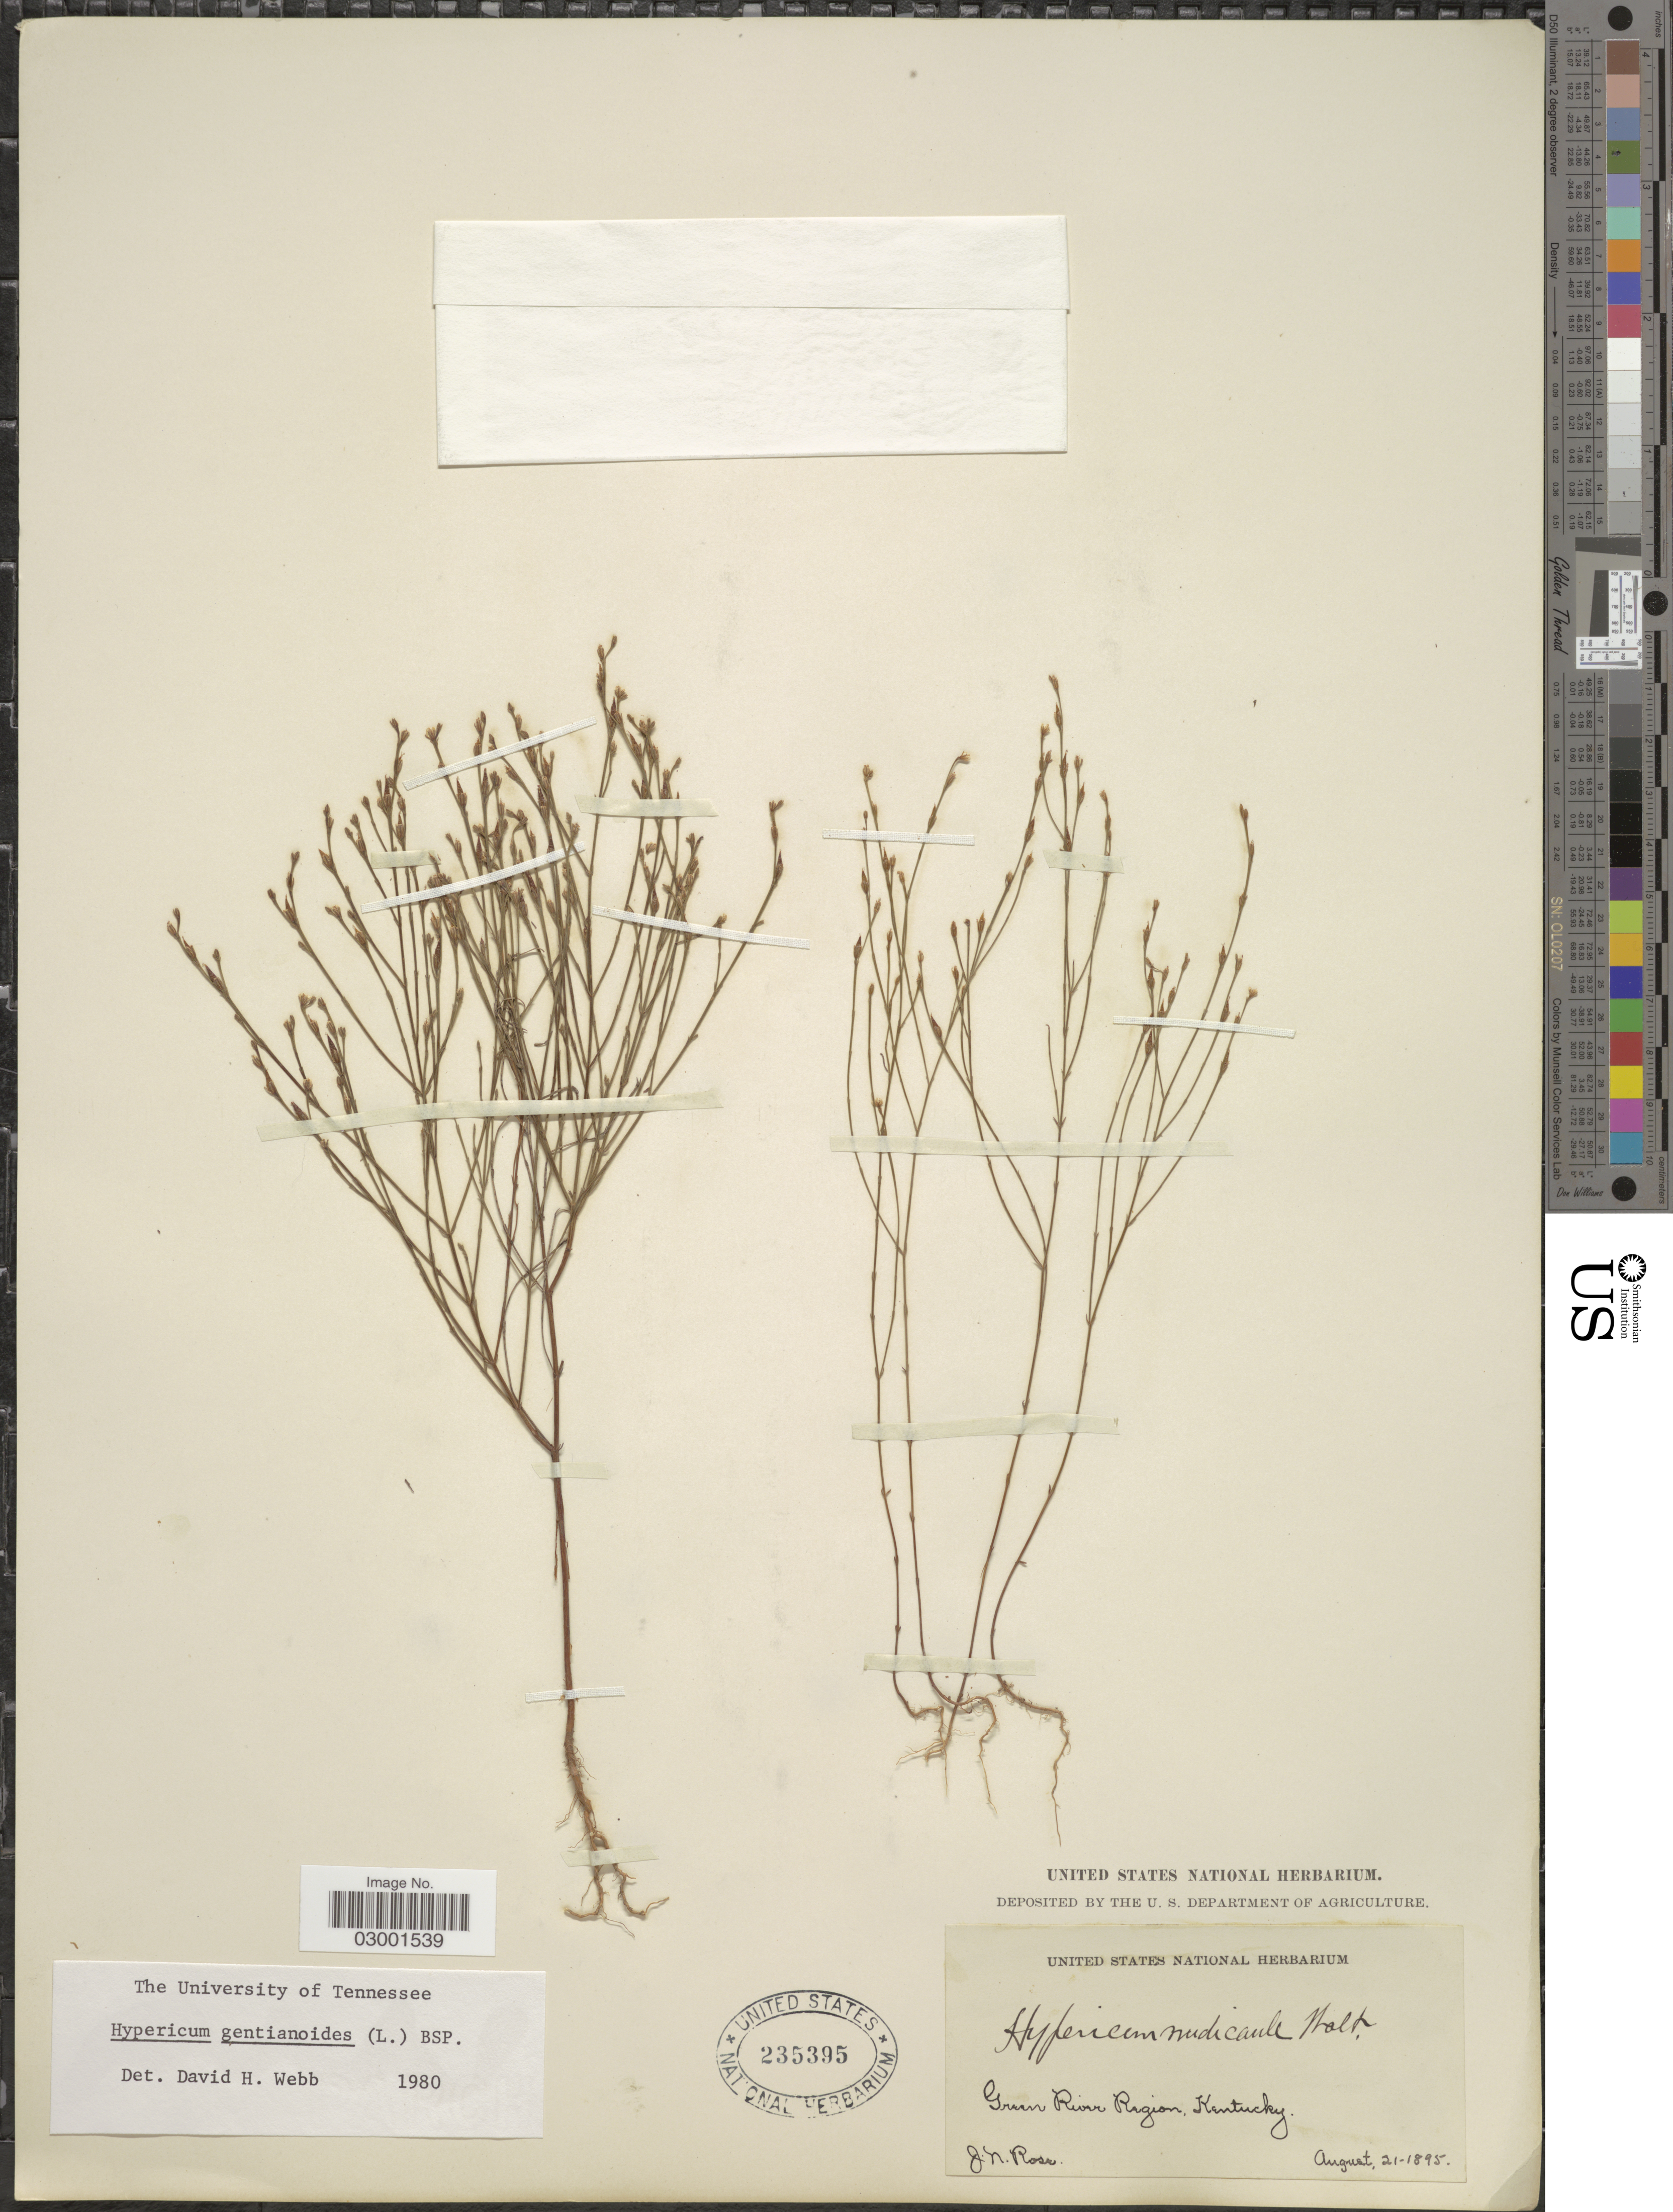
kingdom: Plantae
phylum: Tracheophyta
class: Magnoliopsida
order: Malpighiales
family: Hypericaceae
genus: Hypericum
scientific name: Hypericum gentianoides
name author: (L.) Britton, Stearns & Poggenb.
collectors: J. N. Rose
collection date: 1895-08-21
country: United States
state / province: Kentucky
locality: Green River Region.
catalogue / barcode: US 235395